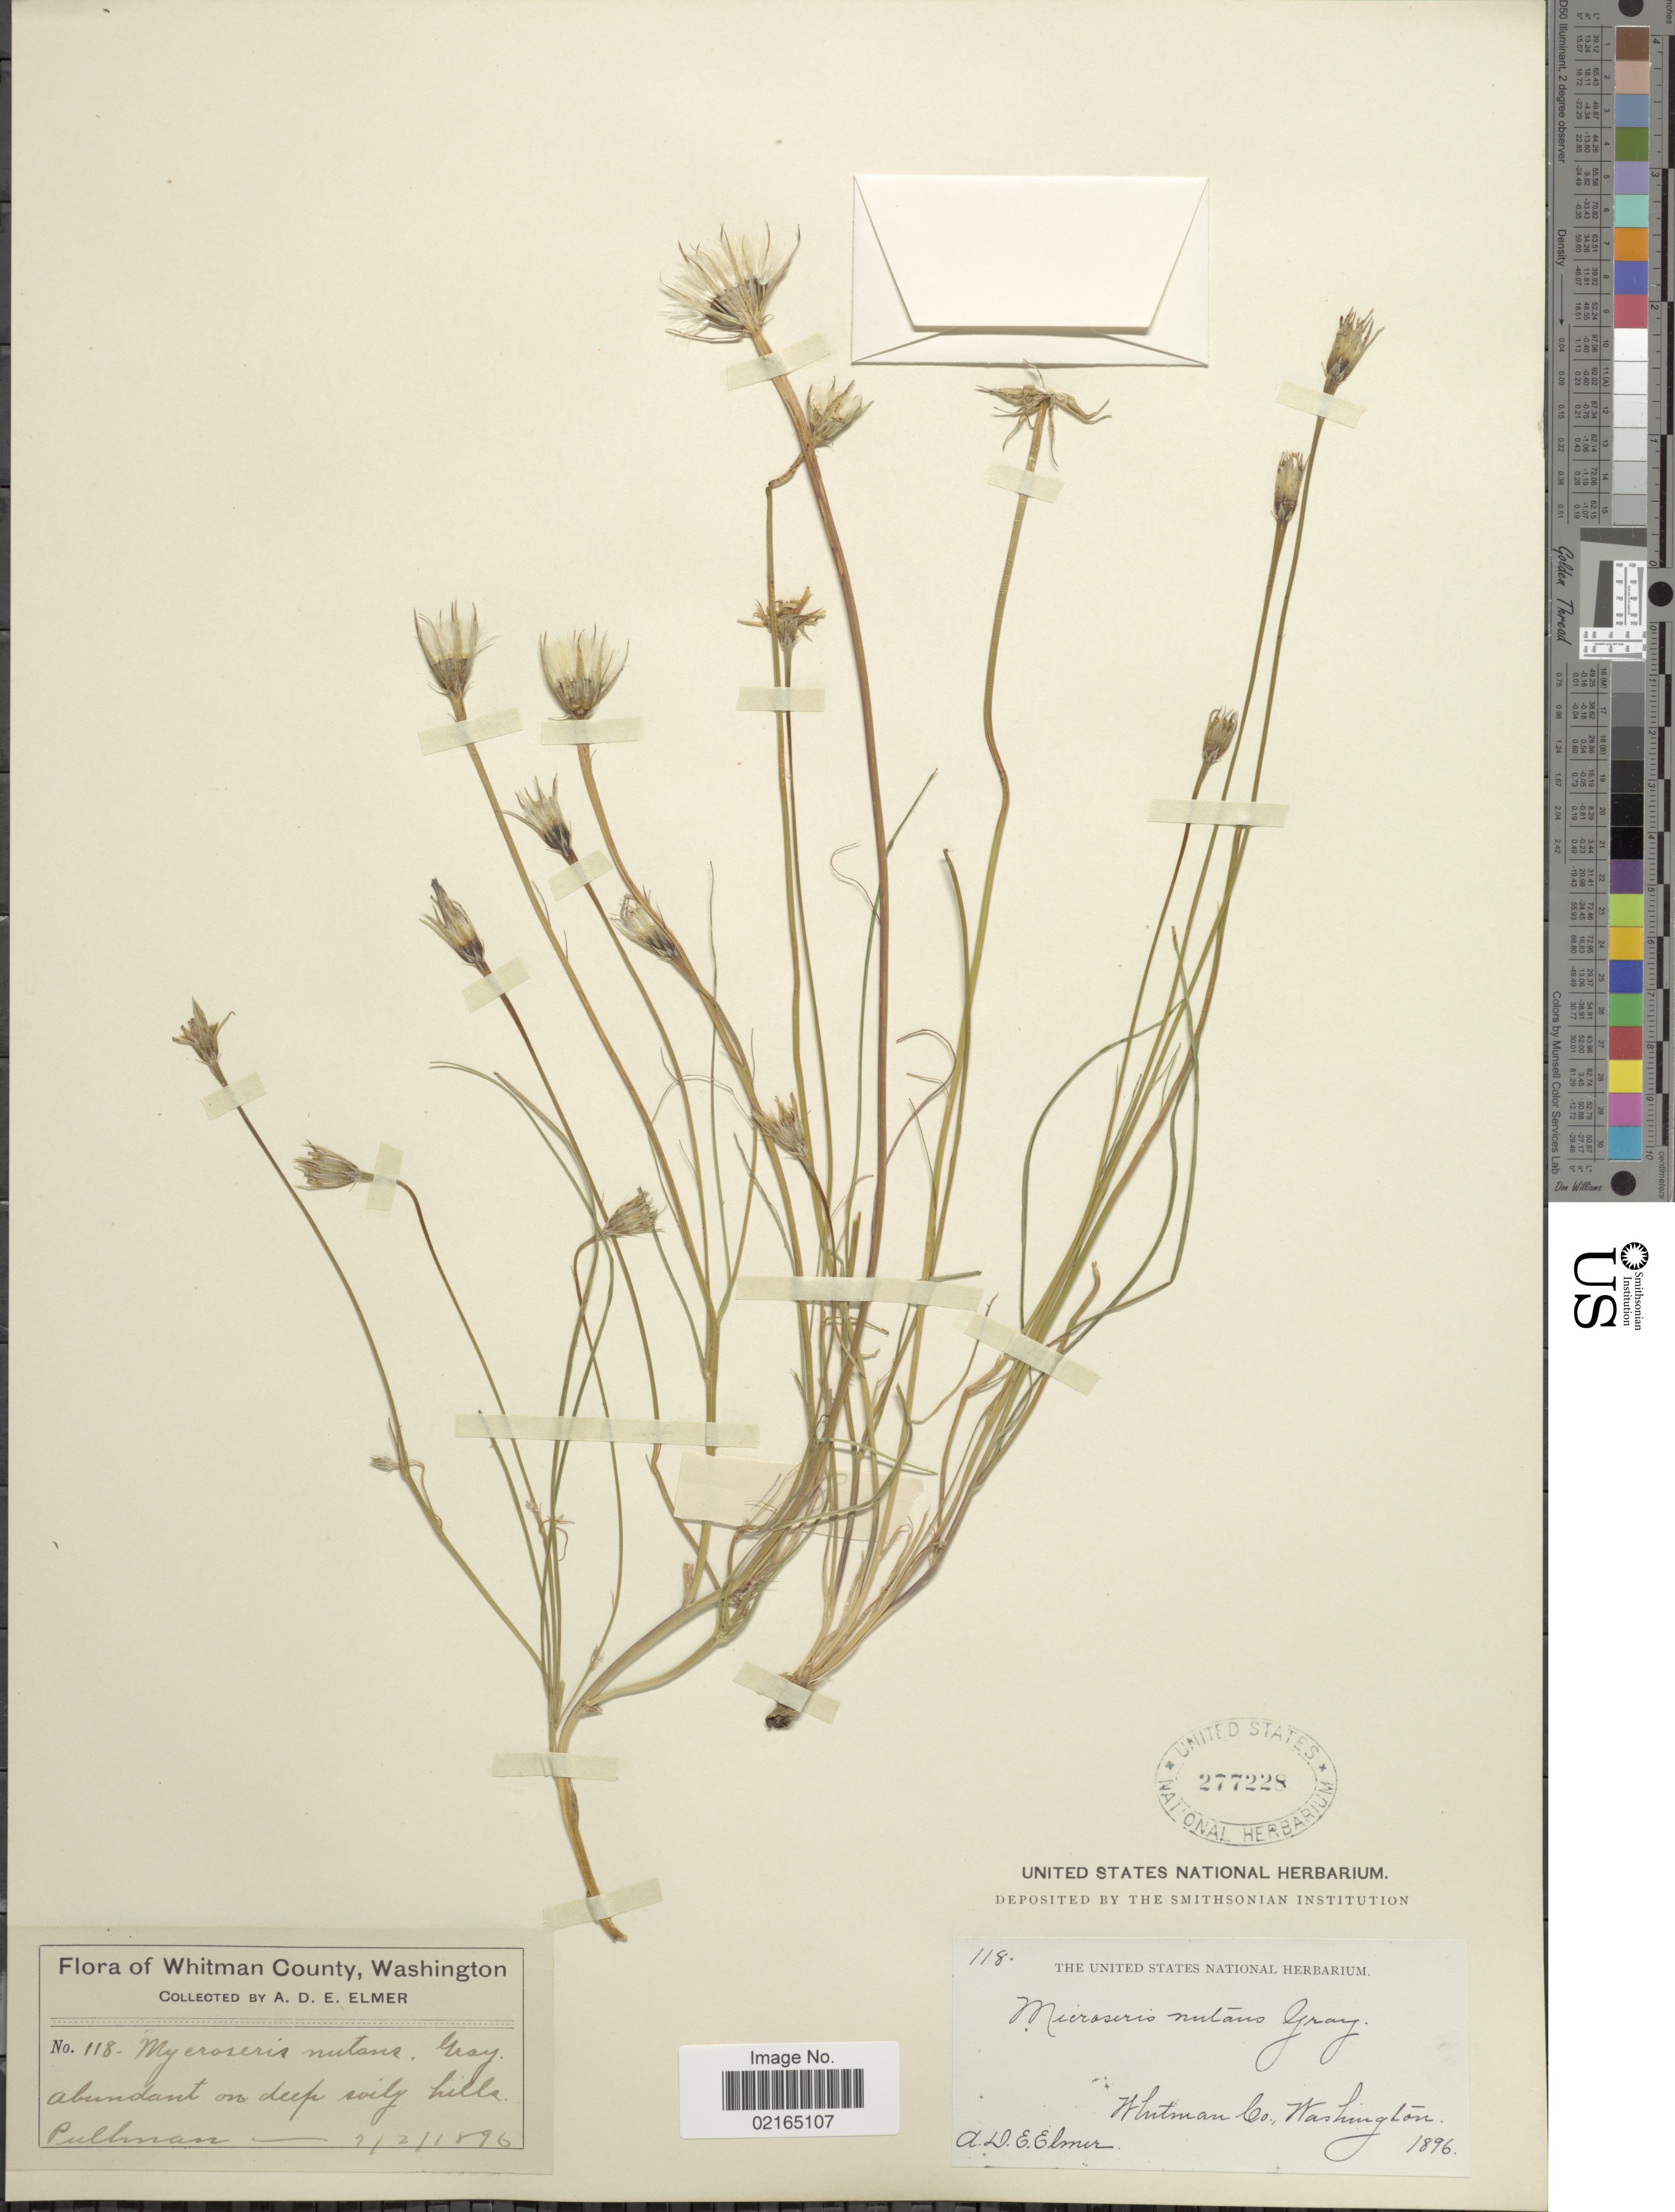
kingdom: Plantae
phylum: Tracheophyta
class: Magnoliopsida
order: Asterales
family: Asteraceae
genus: Microseris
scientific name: Microseris nutans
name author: (Hook.) Sch. Bip.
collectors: A. D. E. Elmer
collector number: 118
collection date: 1896-02-02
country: United States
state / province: Washington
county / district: Whitman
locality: Whitman County, abundant on deep soily hills, Pullman.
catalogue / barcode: US 277228